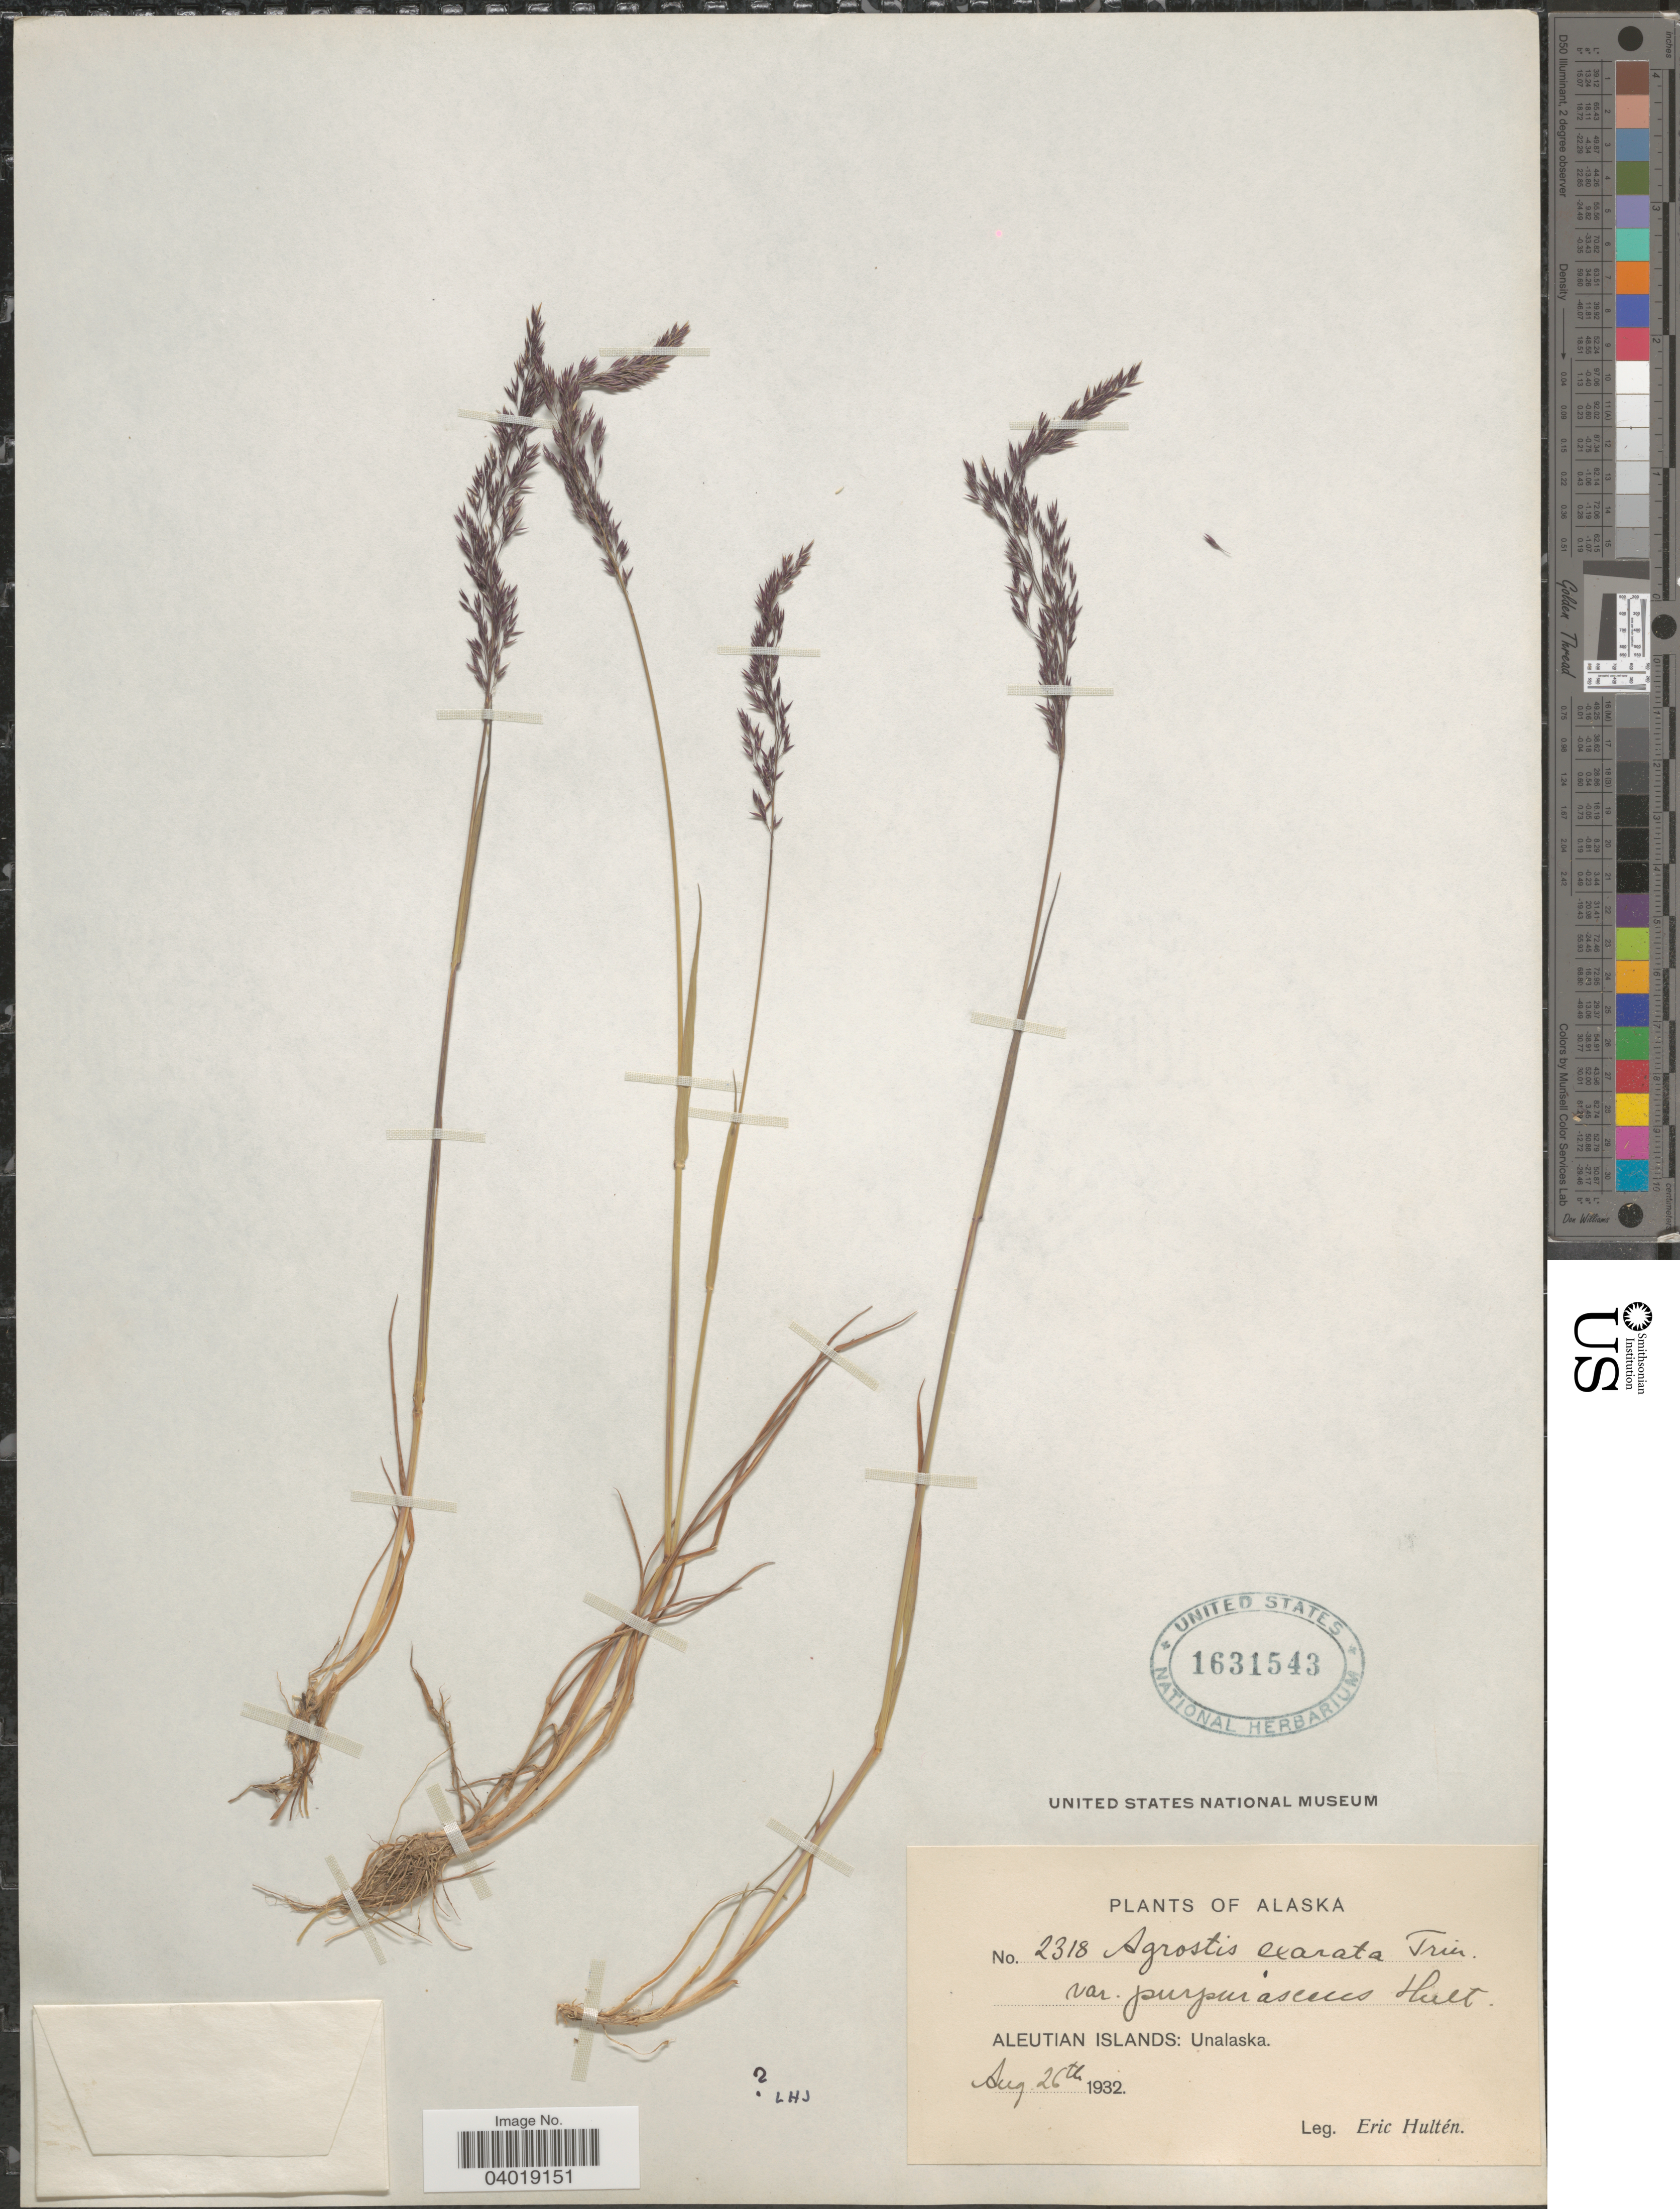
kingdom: Plantae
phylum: Tracheophyta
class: Liliopsida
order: Poales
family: Poaceae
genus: Agrostis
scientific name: Agrostis exarata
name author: Trin.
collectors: E. G. Hultén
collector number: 2318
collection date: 1932-08-26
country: United States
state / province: Alaska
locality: Aleutian Islands: Unalaska.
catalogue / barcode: US 1631543